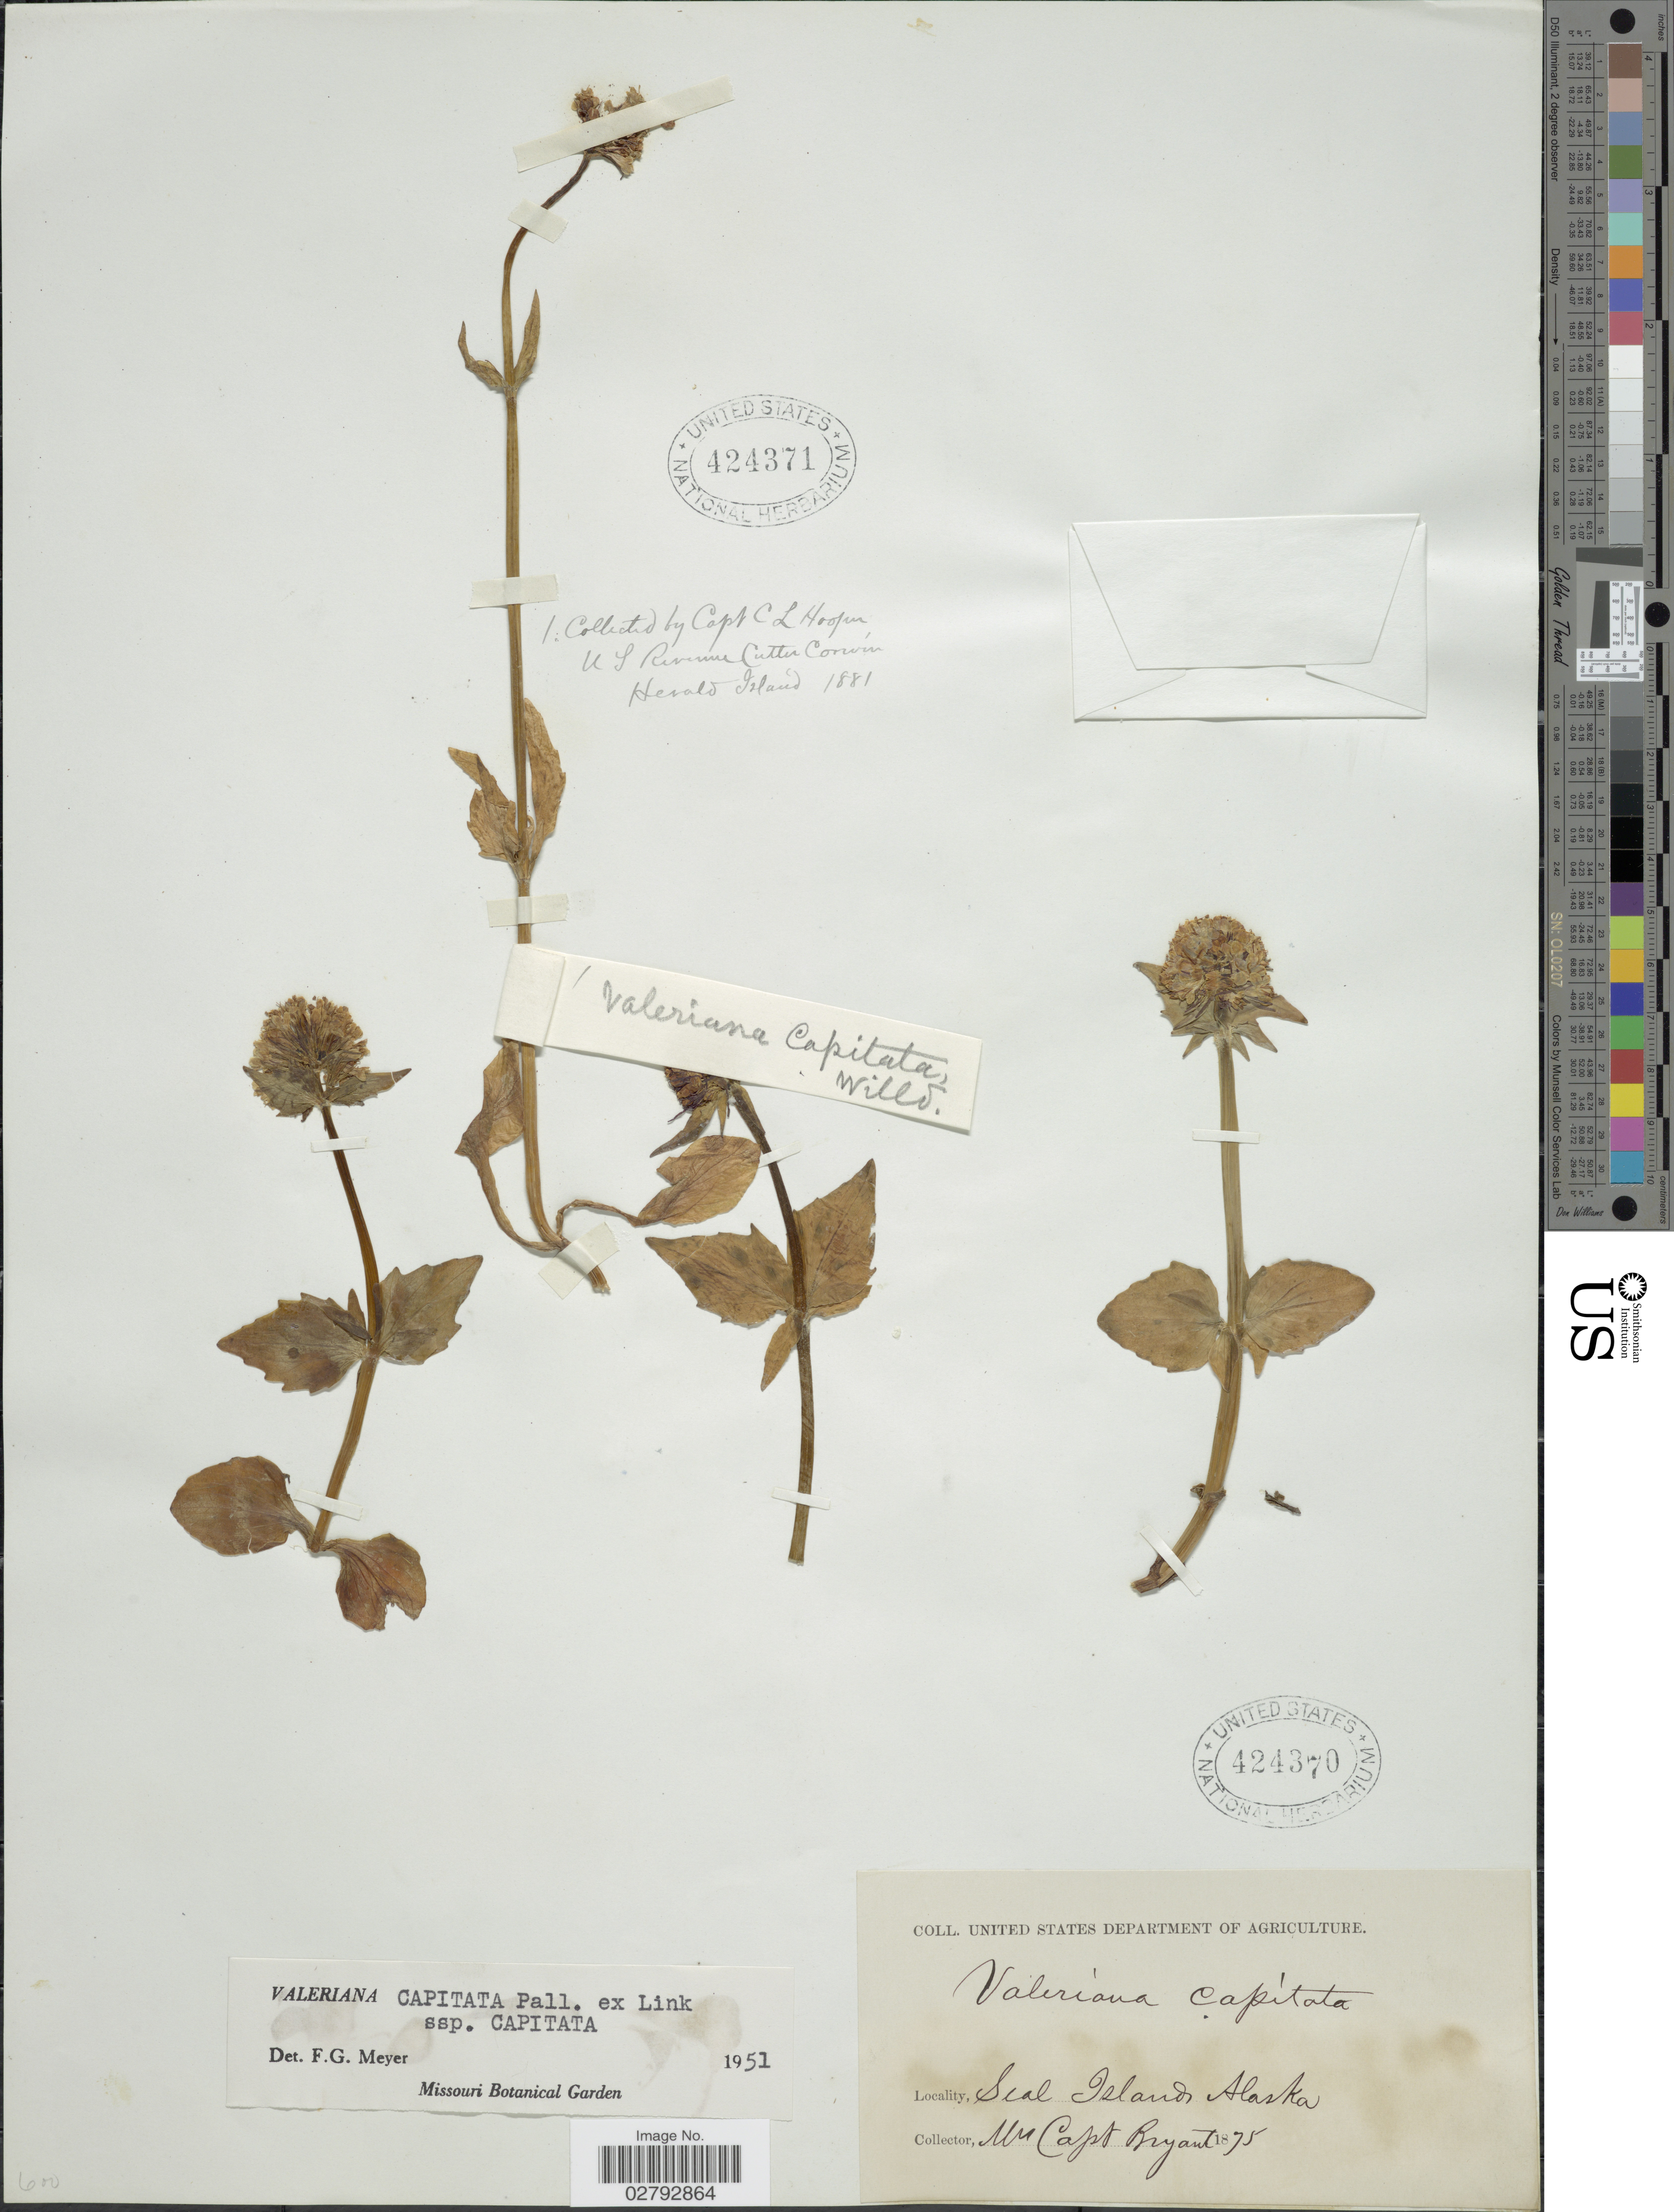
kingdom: Plantae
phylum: Tracheophyta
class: Magnoliopsida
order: Dipsacales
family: Caprifoliaceae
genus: Valeriana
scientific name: Valeriana capitata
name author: Link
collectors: C. Hooper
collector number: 1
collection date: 1881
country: Russian Federation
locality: US Revenue Cutter Corium, Herald Island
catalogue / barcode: US 424371-2